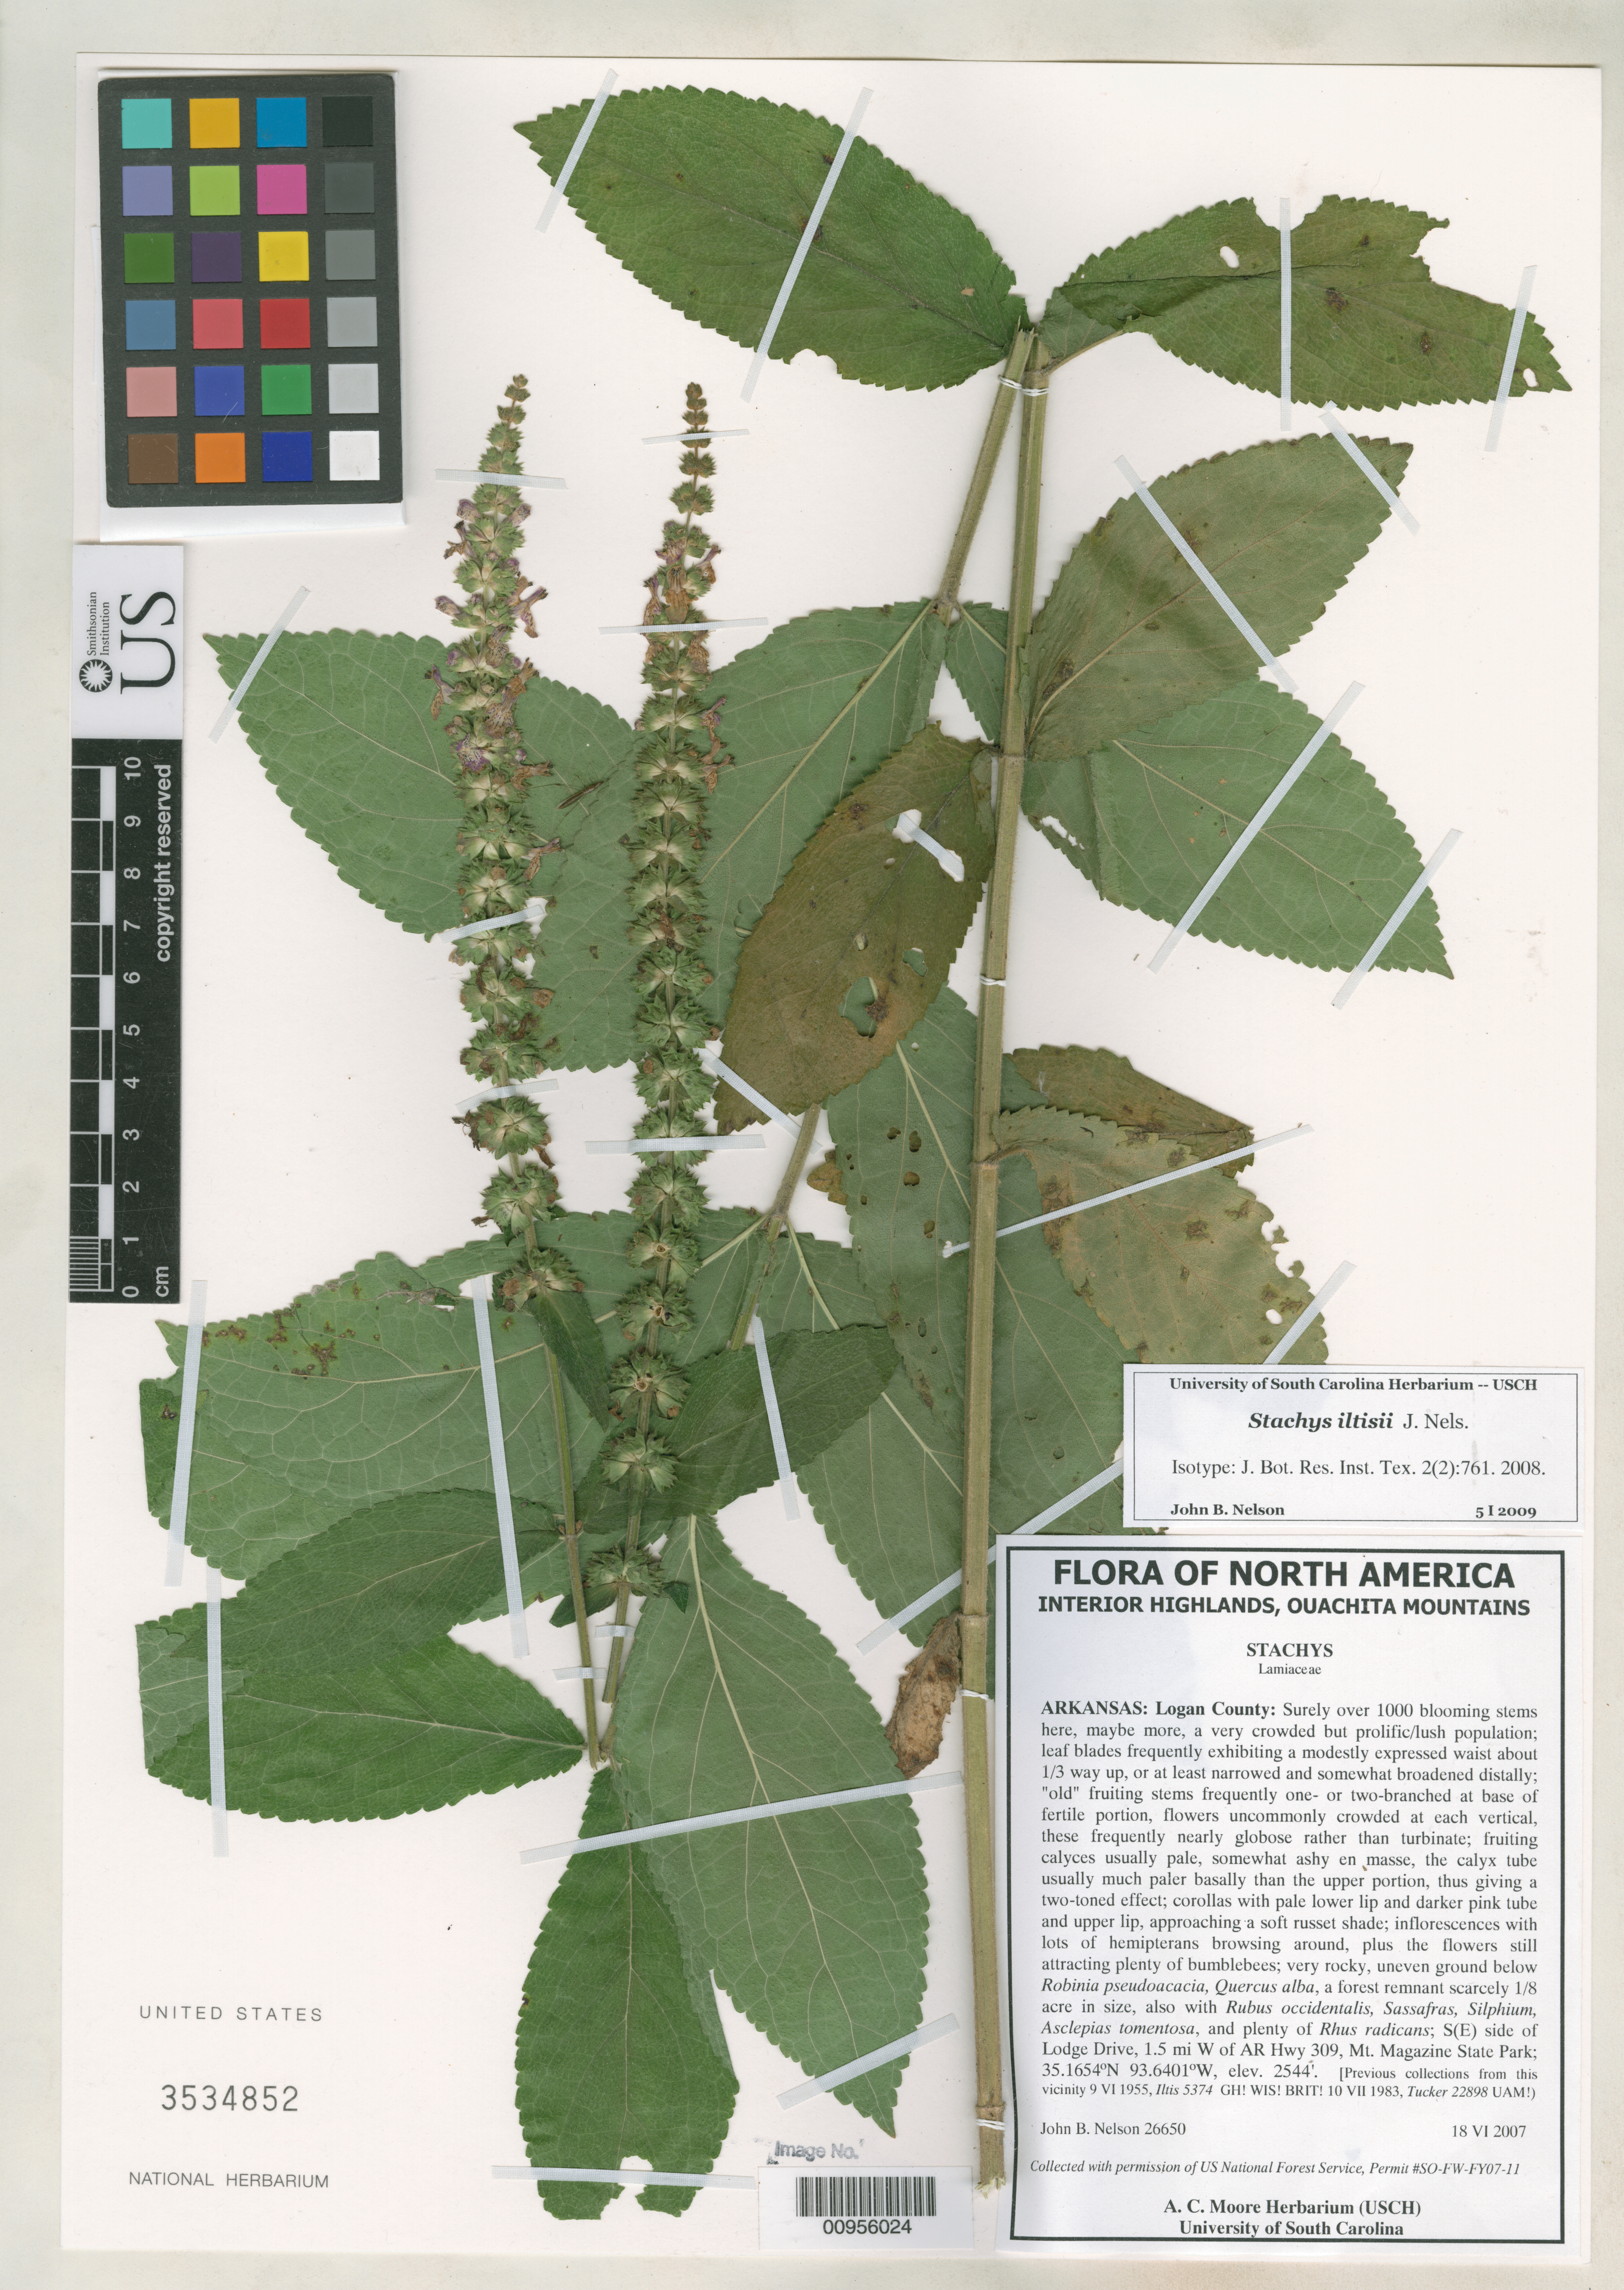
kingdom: Plantae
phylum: Tracheophyta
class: Magnoliopsida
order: Lamiales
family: Lamiaceae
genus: Stachys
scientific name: Stachys iltisii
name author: J.B. Nelson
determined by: Nelson, J. B.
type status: Isotype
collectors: J. B. Nelson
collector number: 26650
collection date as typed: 18 Jun 2007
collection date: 2007-06-18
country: United States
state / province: Arkansas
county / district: Logan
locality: Interior highlands, Ouachita Mountains. S(E) side of Lodge Drive, 1.5 mi W of AR Hwy 309, Mt. Magazine State Park.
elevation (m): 775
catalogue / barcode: US 3534852